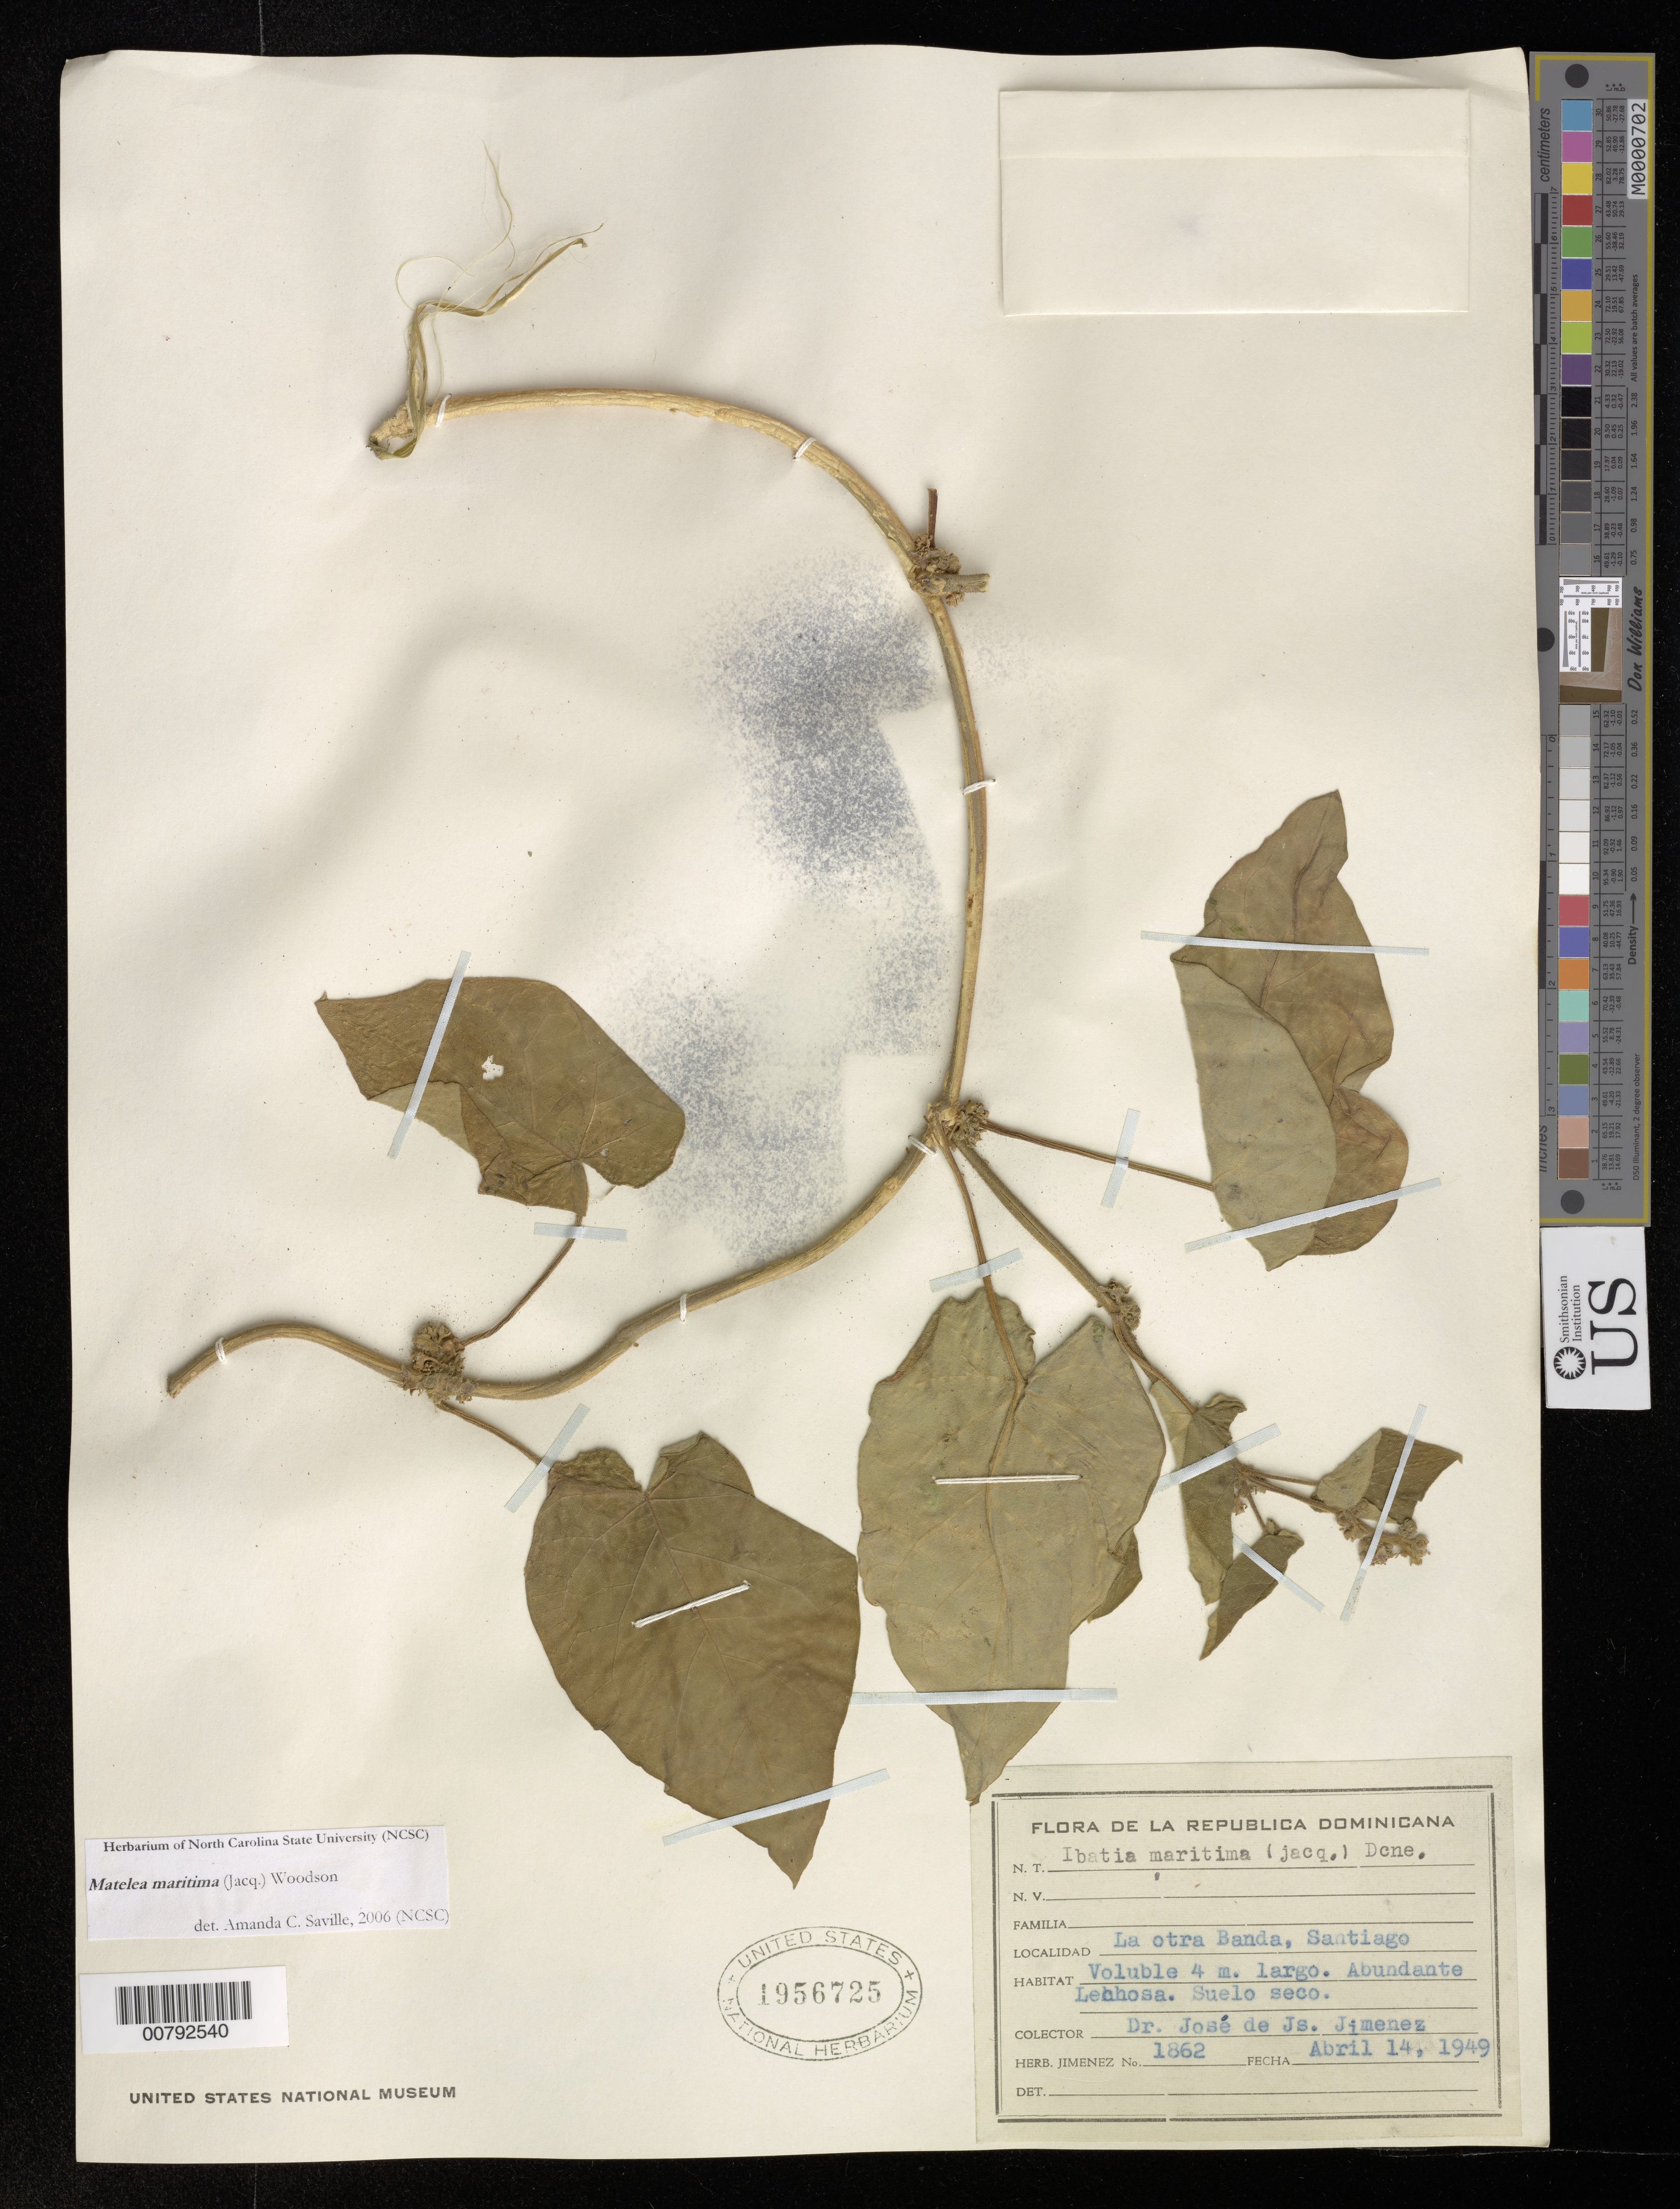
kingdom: Plantae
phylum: Tracheophyta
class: Magnoliopsida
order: Gentianales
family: Apocynaceae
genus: Matelea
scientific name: Matelea maritima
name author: (Jacq.) Woodson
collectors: J. J. Jiménez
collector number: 1862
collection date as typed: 14 Apr 1949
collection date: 1949-04-14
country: Dominican Republic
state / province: Santiago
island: Hispaniola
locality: La Otra Banda.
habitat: Dry soil.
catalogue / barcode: US 1956725